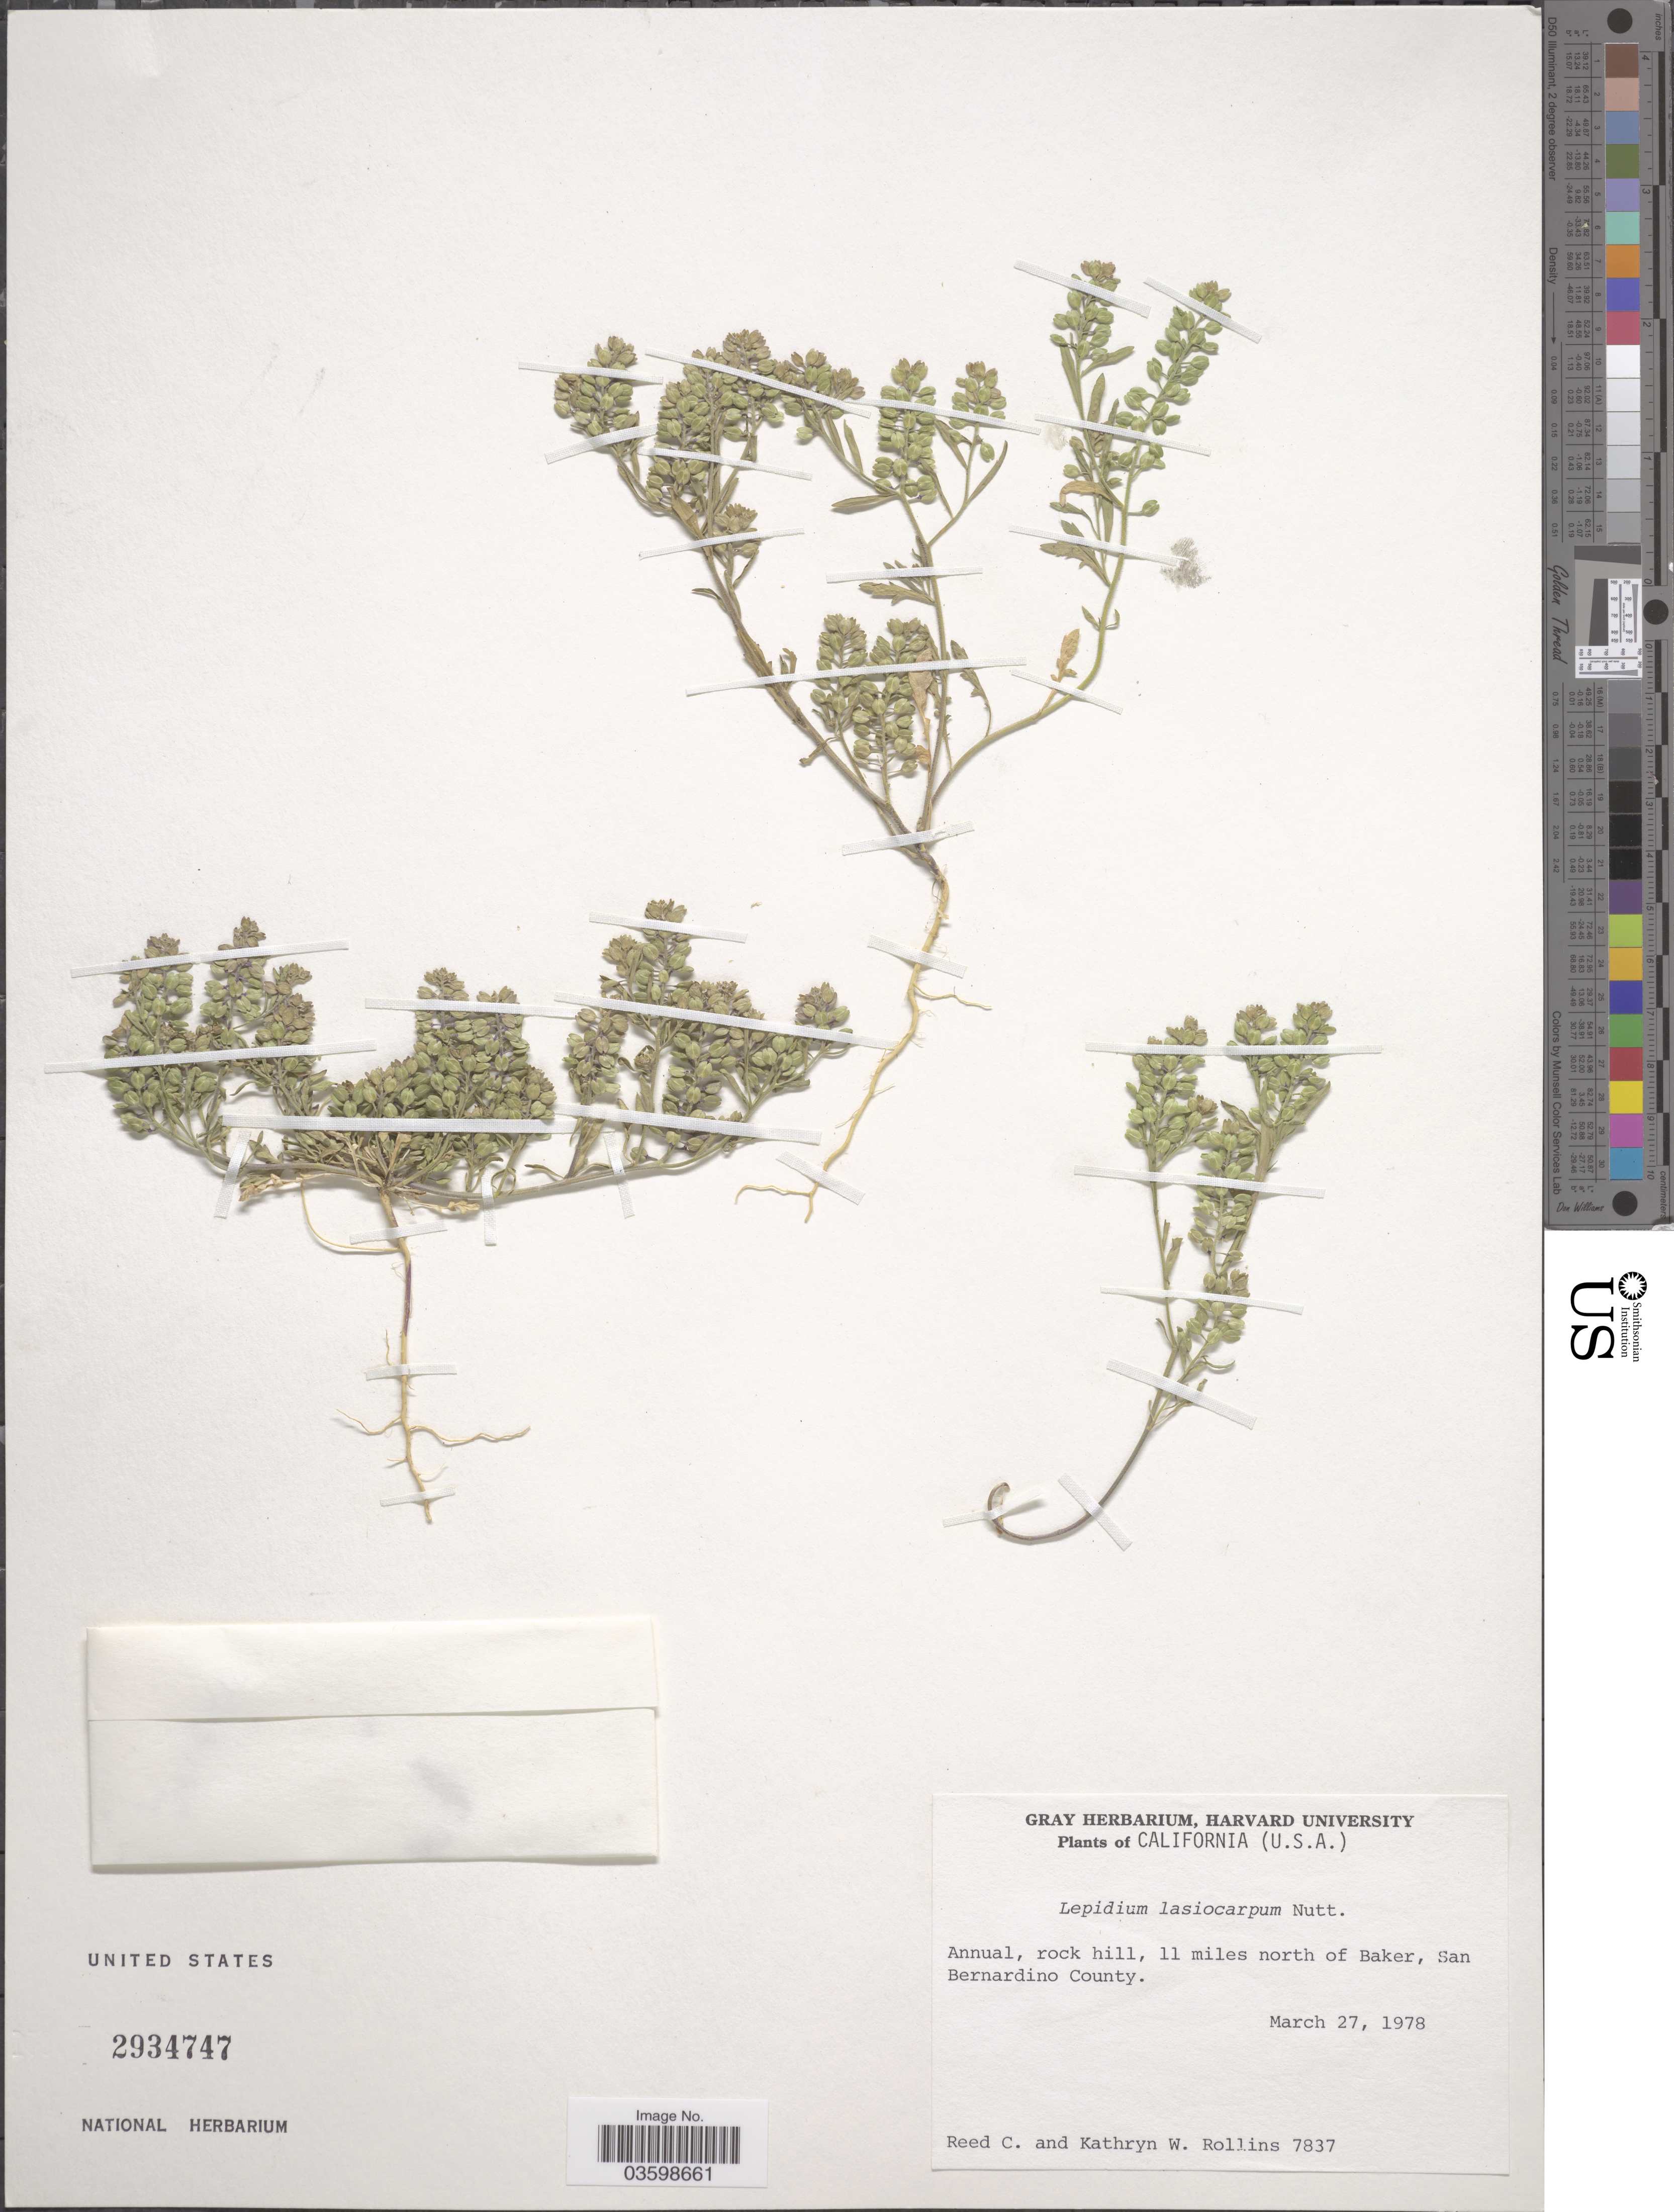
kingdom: Plantae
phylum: Tracheophyta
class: Magnoliopsida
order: Brassicales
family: Brassicaceae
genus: Lepidium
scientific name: Lepidium lasiocarpum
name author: Nutt.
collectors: R. C. Rollins & K. W. Rollins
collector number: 7837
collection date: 1978-03-27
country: United States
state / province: California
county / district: San Bernardino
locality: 11 miles north of Baker, San Bernardino County.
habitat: rocky hill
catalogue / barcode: US 2934747